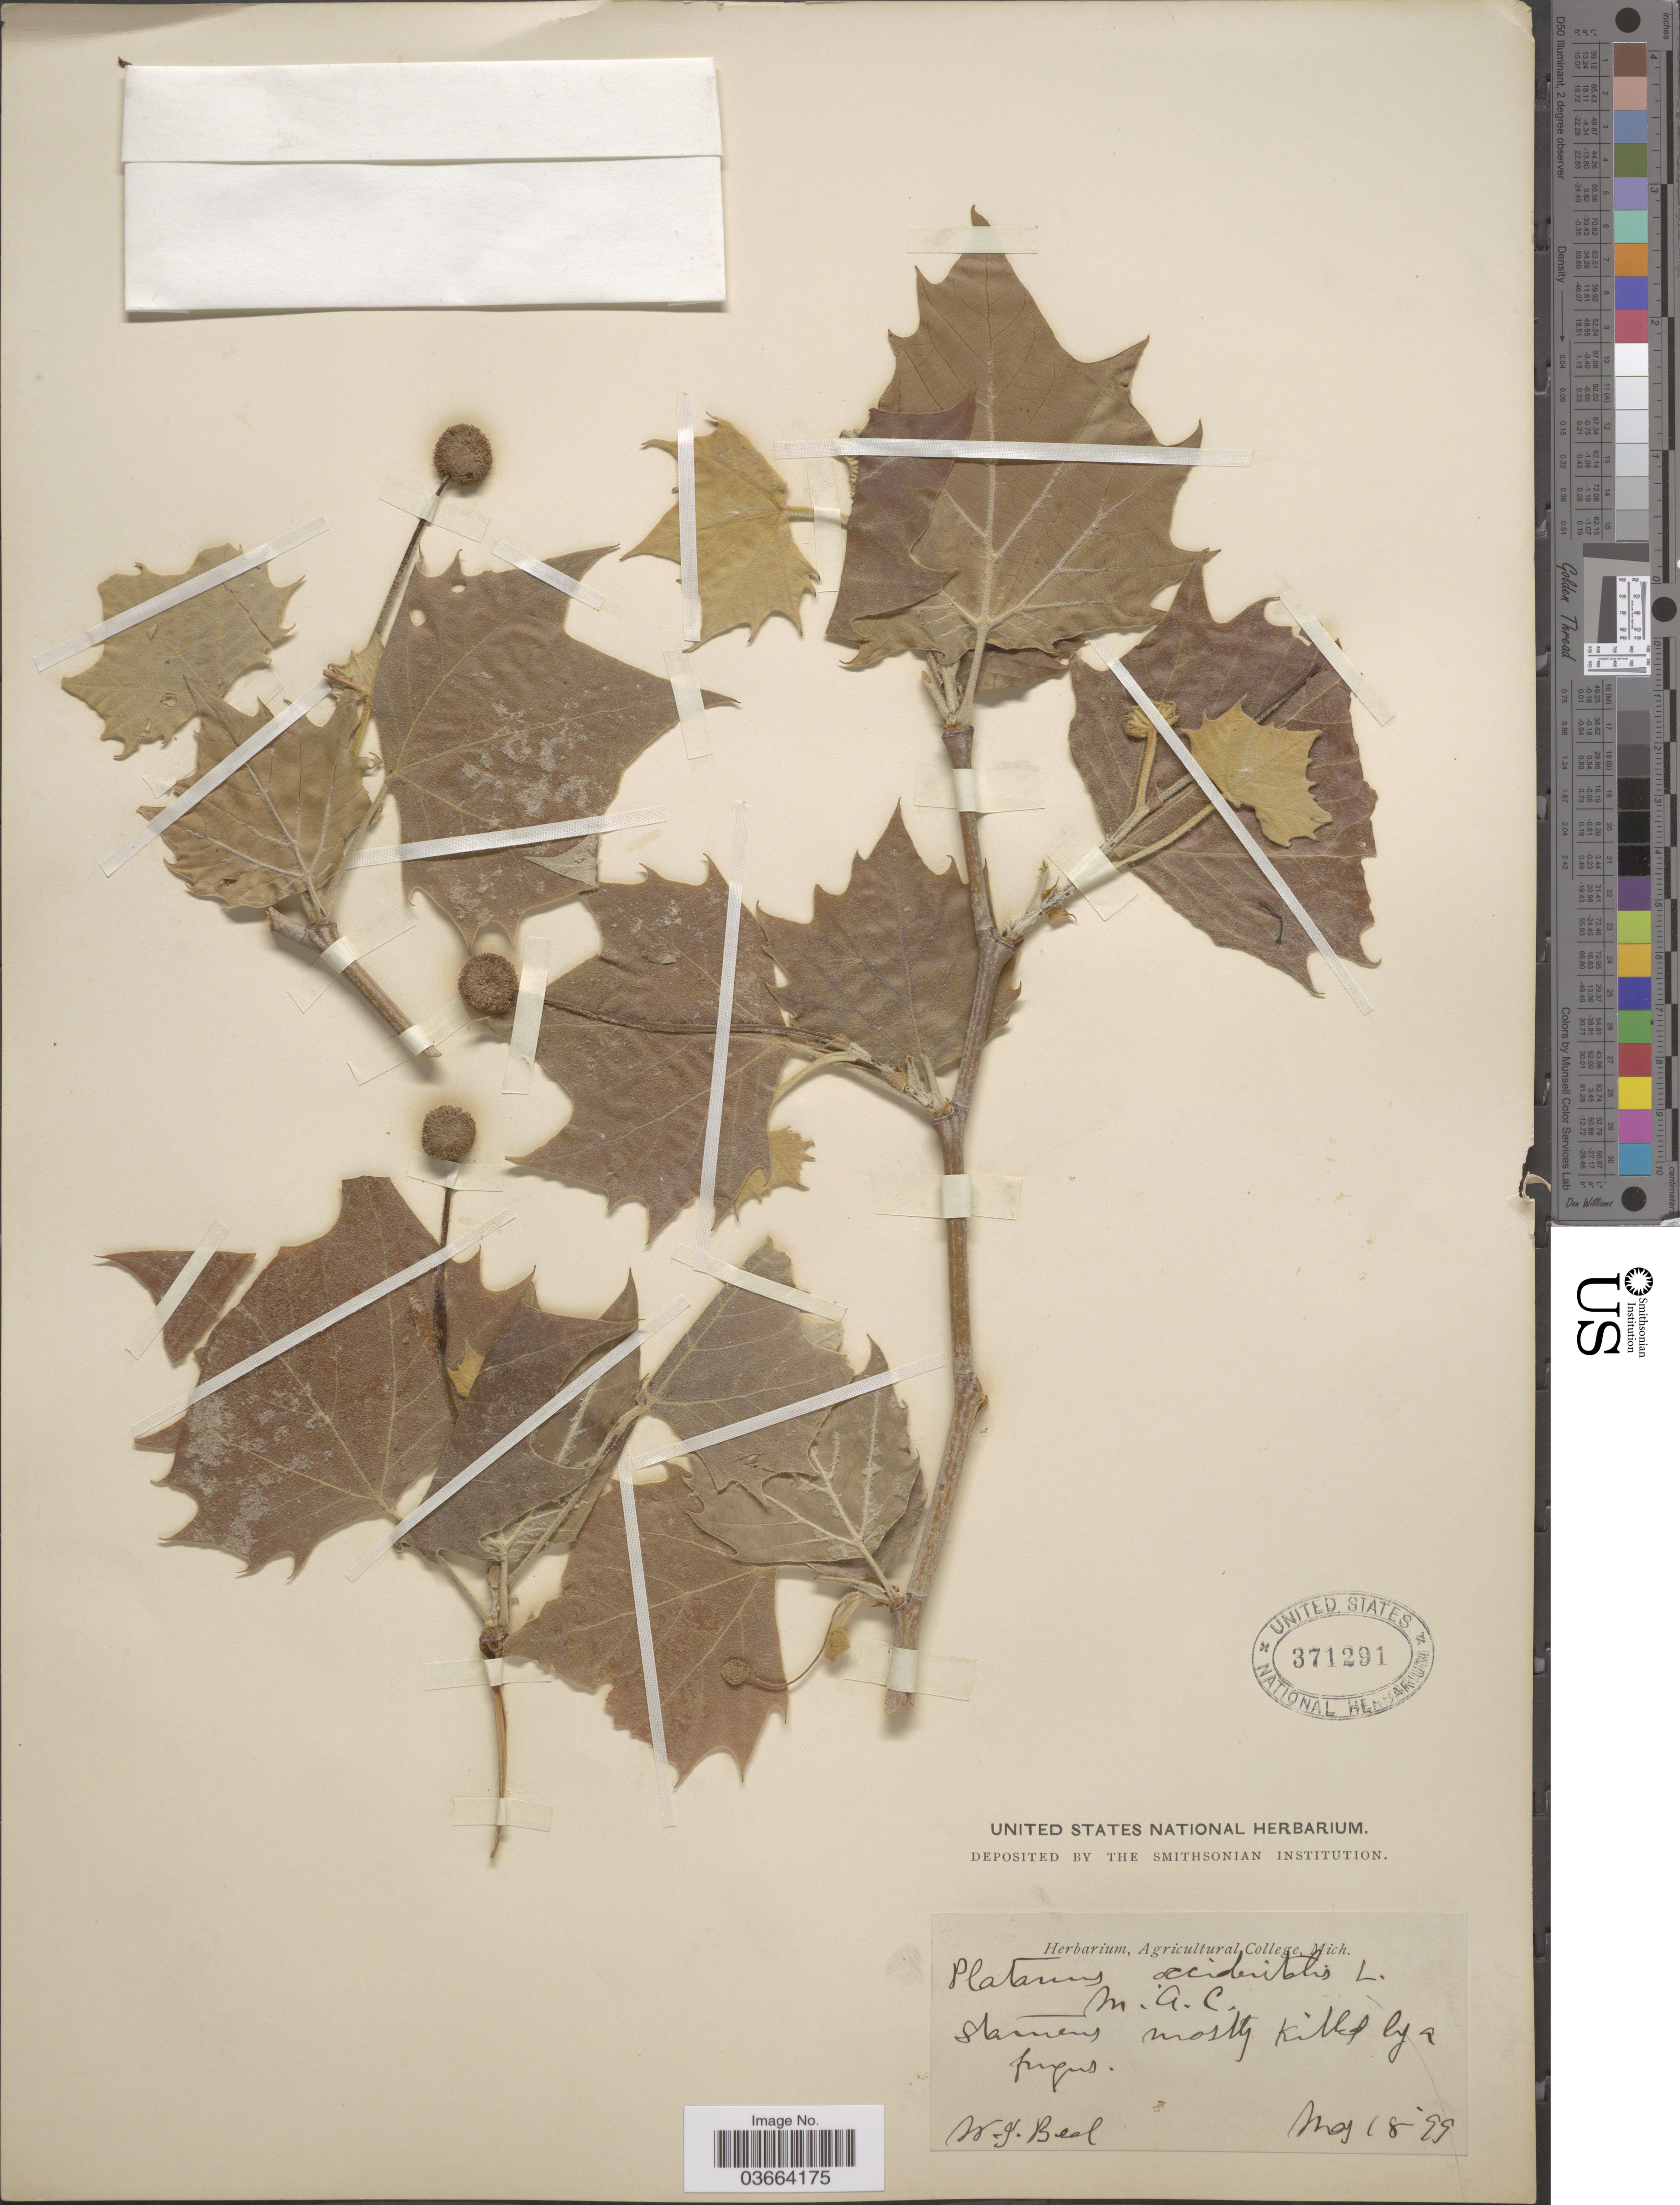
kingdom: Plantae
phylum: Tracheophyta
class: Magnoliopsida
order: Proteales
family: Platanaceae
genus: Platanus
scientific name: Platanus occidentalis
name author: L.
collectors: W. J. Beal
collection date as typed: Transcribed d/m/y: 18/5/99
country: United States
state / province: Michigan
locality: M. A. C.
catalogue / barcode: US 371291